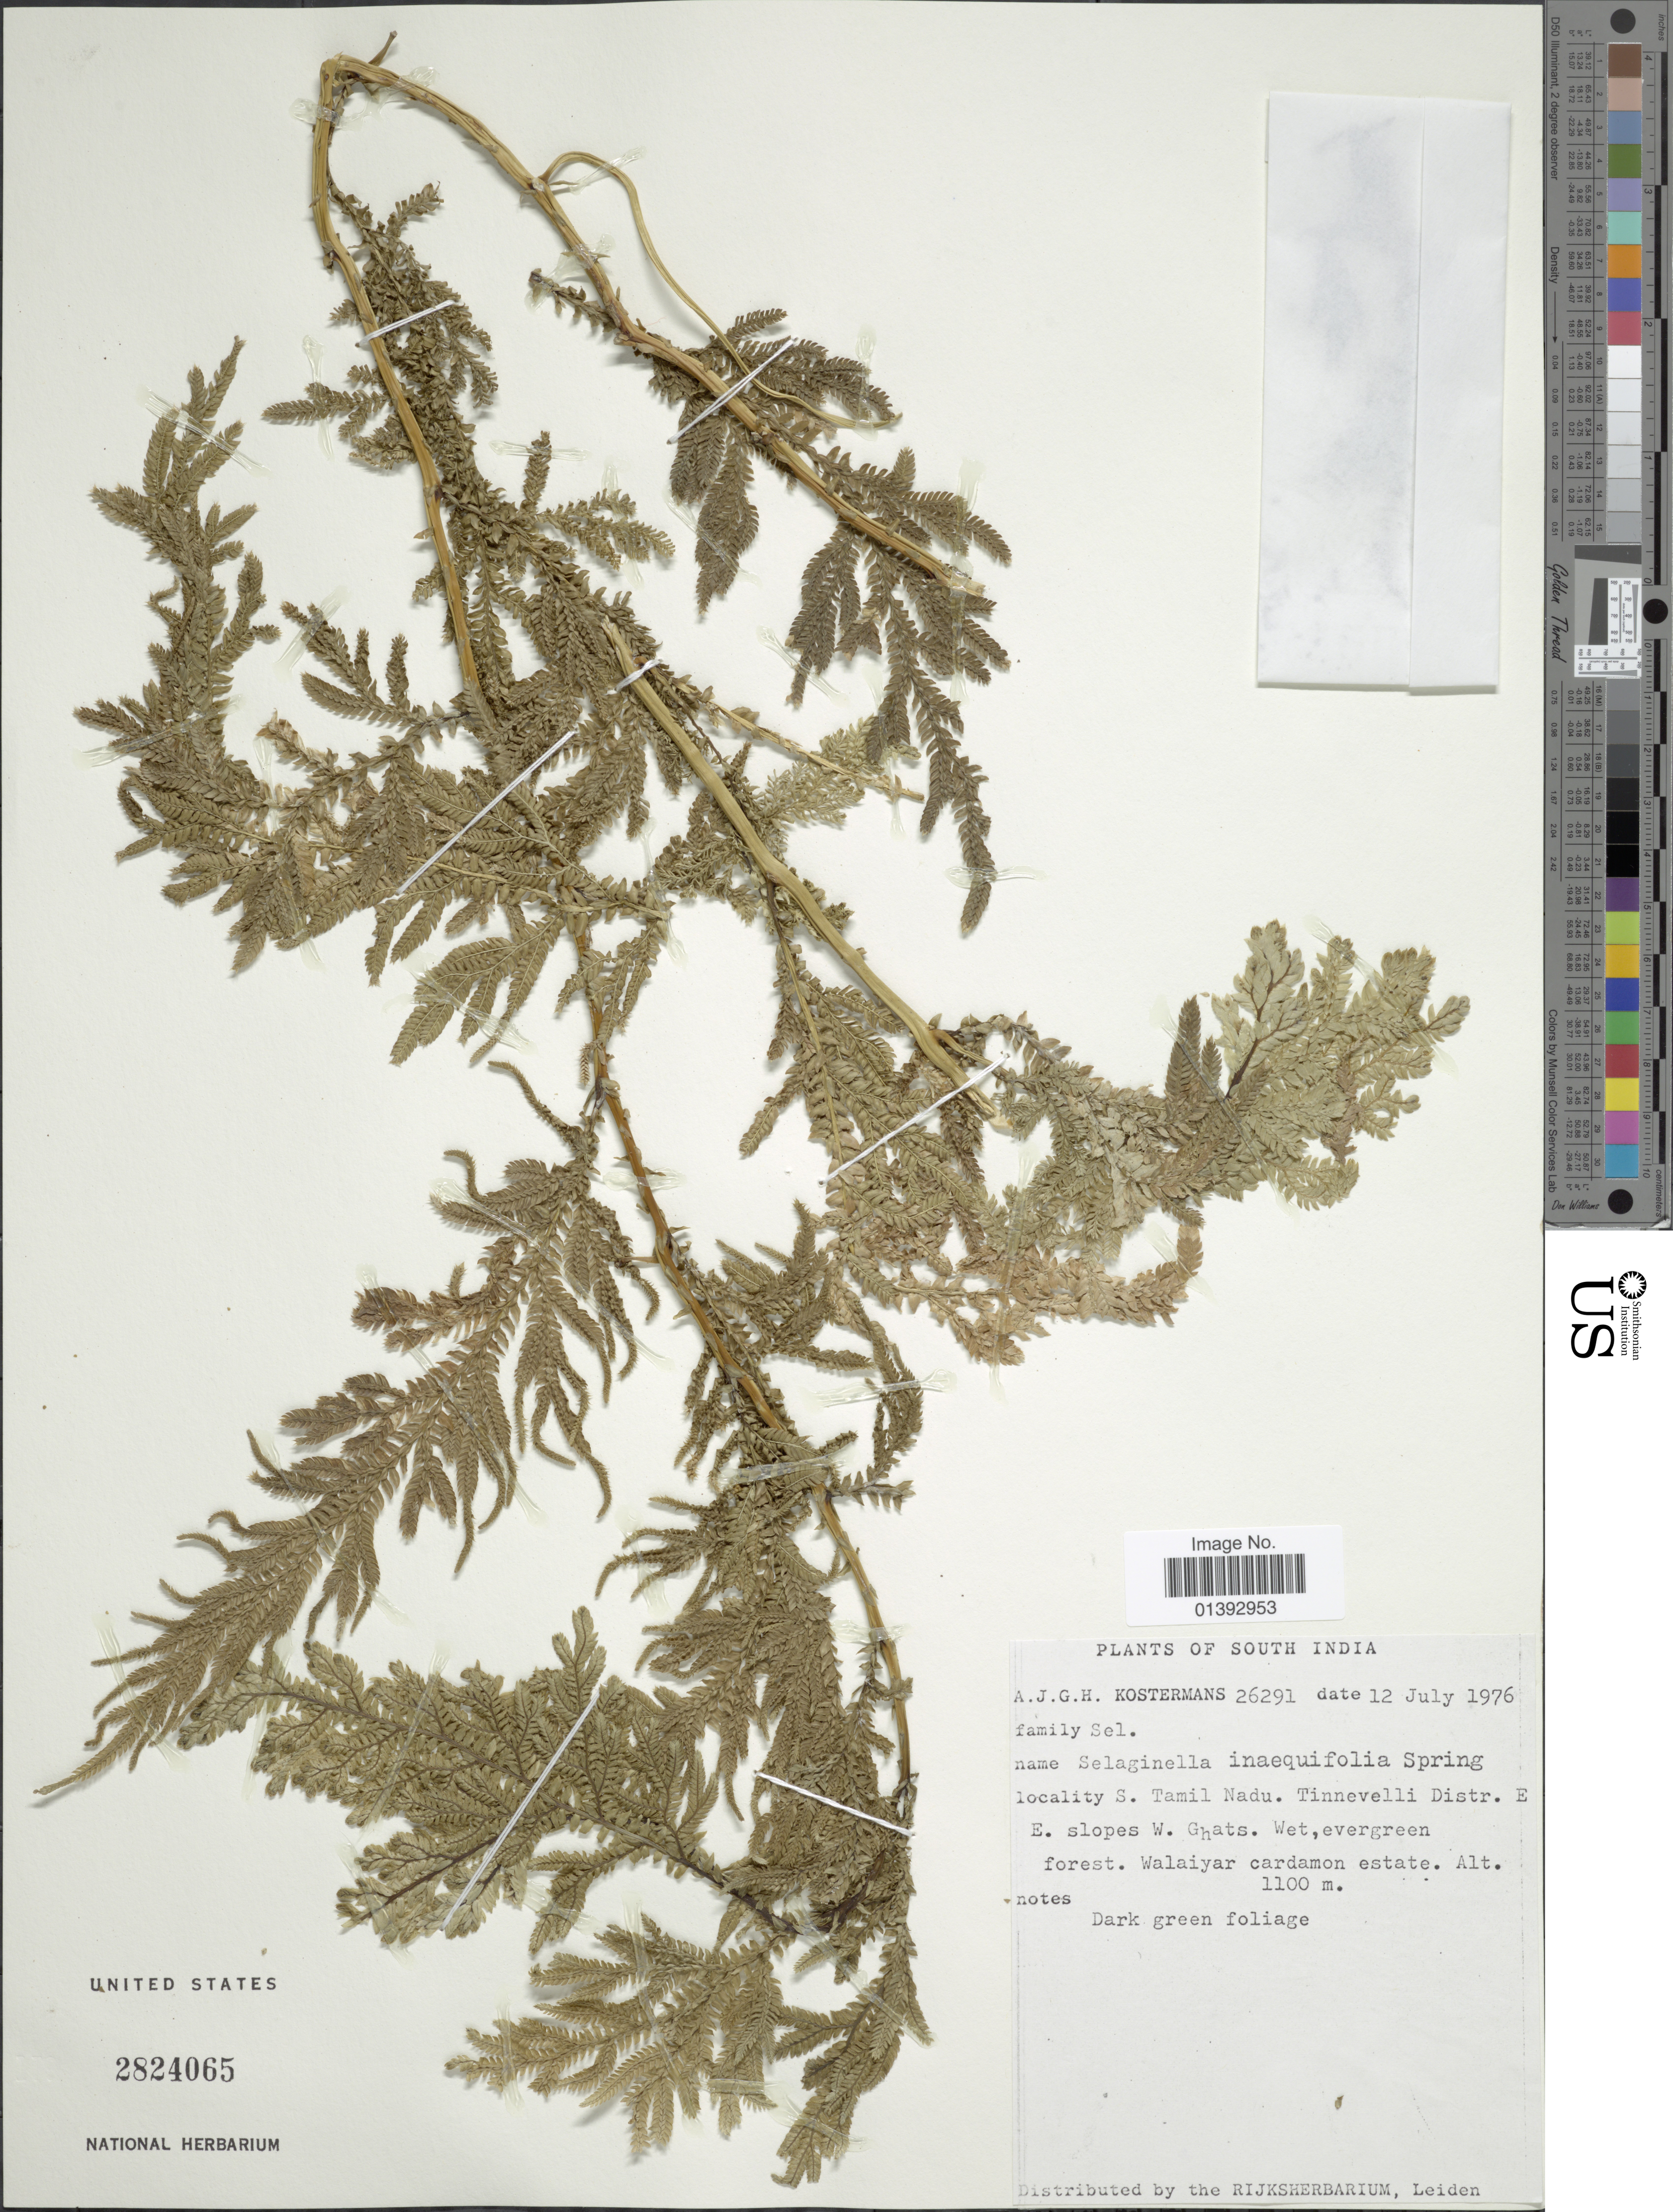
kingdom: Plantae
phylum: Tracheophyta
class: Lycopodiopsida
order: Selaginellales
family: Selaginellaceae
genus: Selaginella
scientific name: Selaginella inaequalifolia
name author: (Hook. & Grev.) Spring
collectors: A. J. G. Kostermans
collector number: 26291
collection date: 1976-07-12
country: India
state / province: Tamil Nadu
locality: South India, Tinnevelli Distr. E E. slopes W. Ghats, wet evergreen forest, Walaiyar cardamon estate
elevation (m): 1100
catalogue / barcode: US 2824065